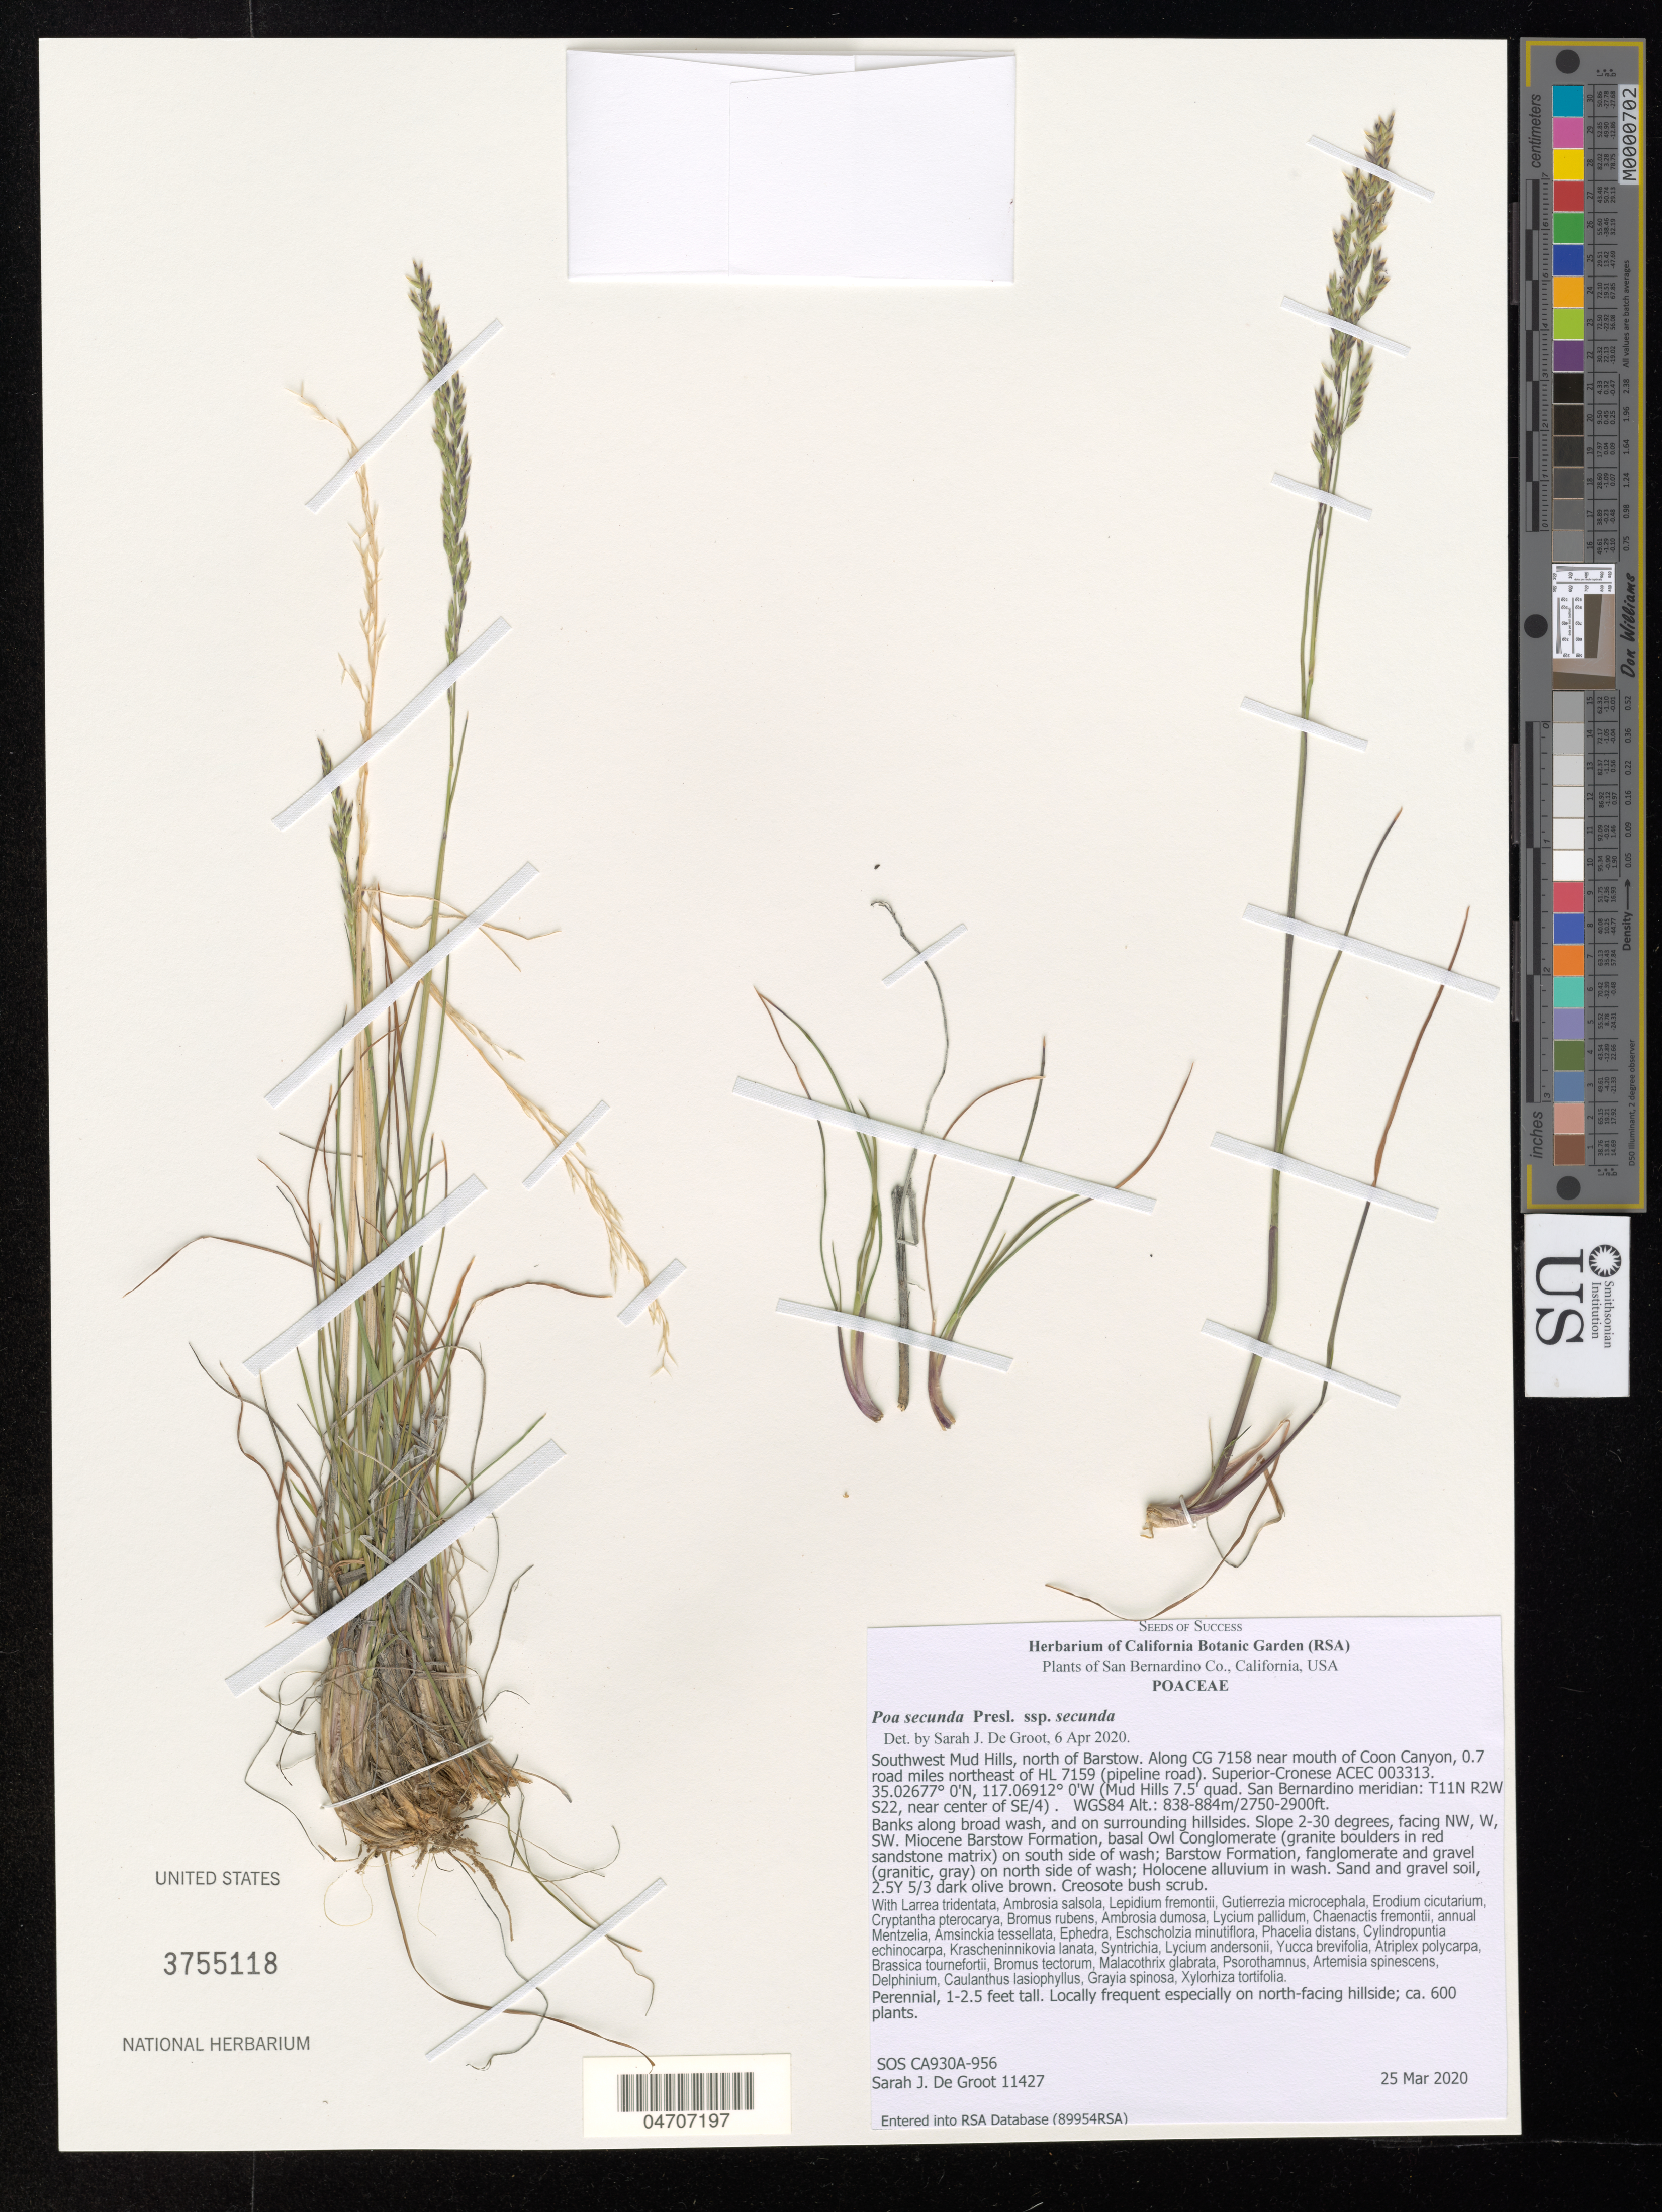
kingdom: Plantae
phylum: Tracheophyta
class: Liliopsida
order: Poales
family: Poaceae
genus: Poa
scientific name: Poa secunda subsp. secunda var. gracillima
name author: (Vasey) Soreng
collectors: S. De Groot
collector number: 11427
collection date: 2020-03-25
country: United States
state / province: California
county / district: San Bernardino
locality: San Bernardino Co. Southwest Mud Hills, north of Barstow. Along CG 7158 near mouth of Coon Canyon, 0.7 road miles northeast of HL 7159 (pipeline road). Superior-Cronese ACEC 003313. (Mud Hills 7.5' quad. San Bernardino meridian: T11N R2W S22, near center of SE/4). WGA84.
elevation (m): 838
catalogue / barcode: US 3755118